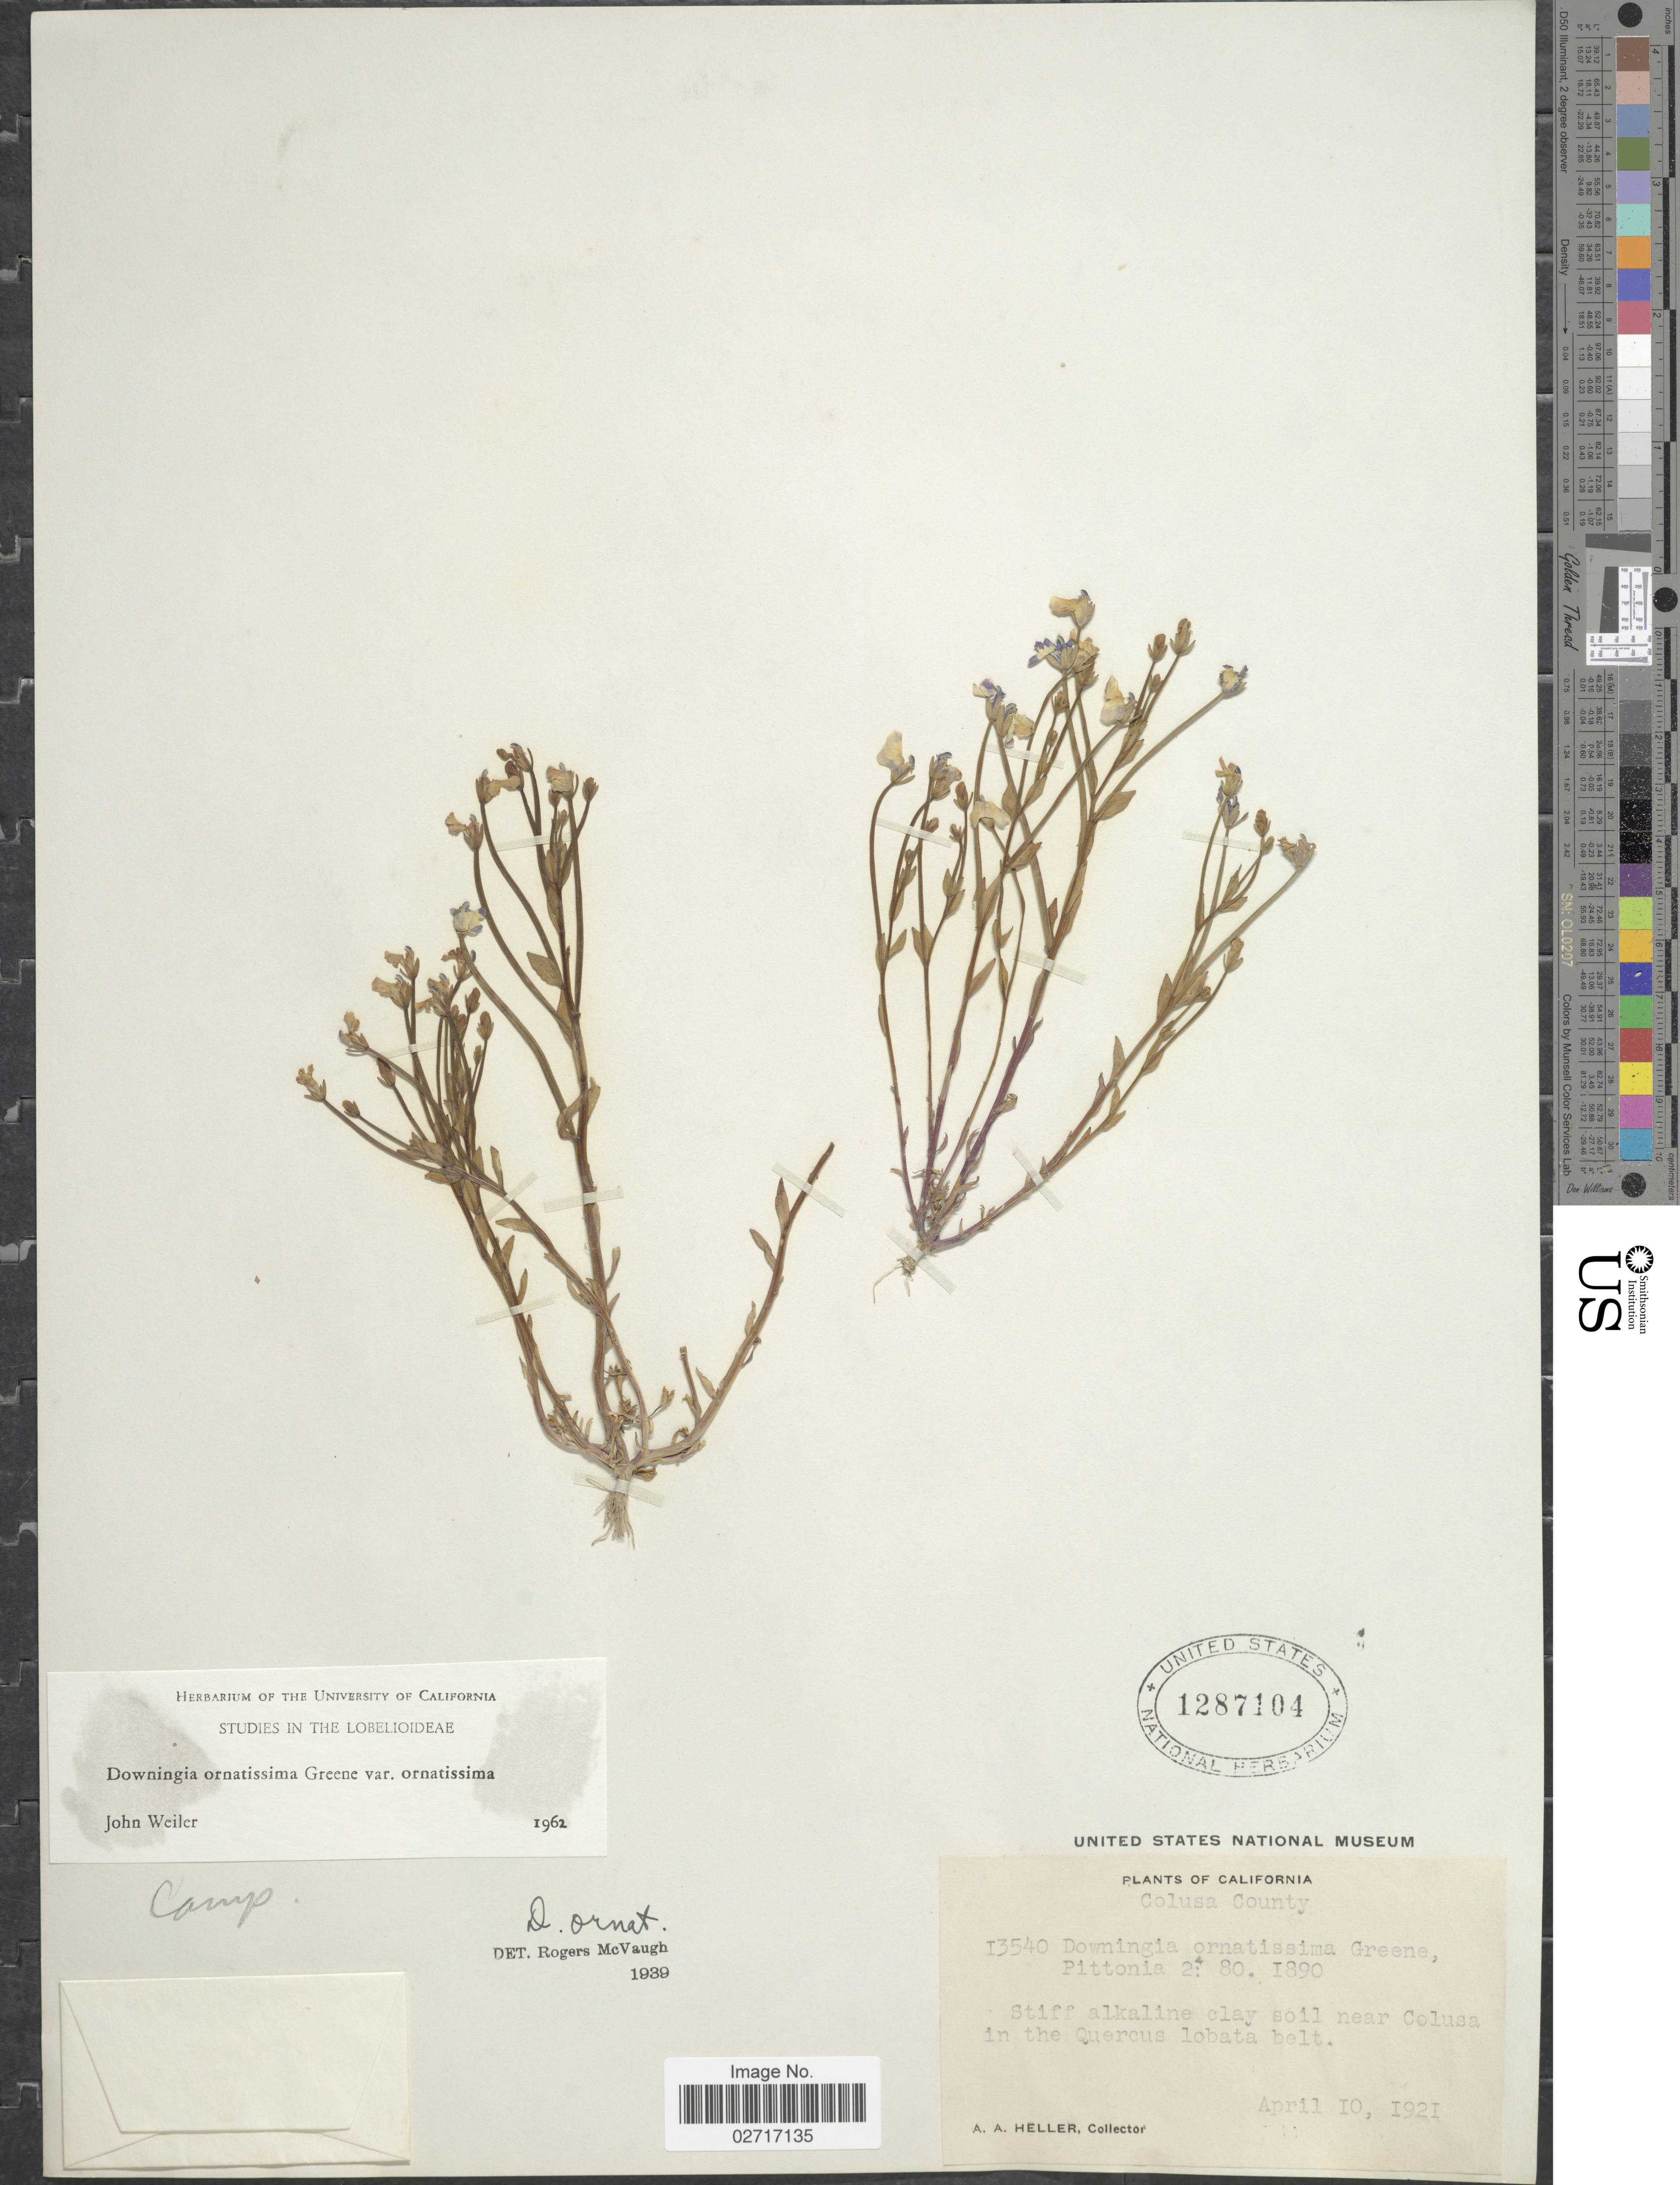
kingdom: Plantae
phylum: Tracheophyta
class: Magnoliopsida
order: Asterales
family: Campanulaceae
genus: Downingia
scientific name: Downingia ornatissima var. ornatissima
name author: Greene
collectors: A. A. Heller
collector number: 13540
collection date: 1921-04-10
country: United States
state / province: California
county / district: Colusa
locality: Colusa County. Stiff alkaline clay soil near Colusa in the Quercus lobata belt.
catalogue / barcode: US 1287104